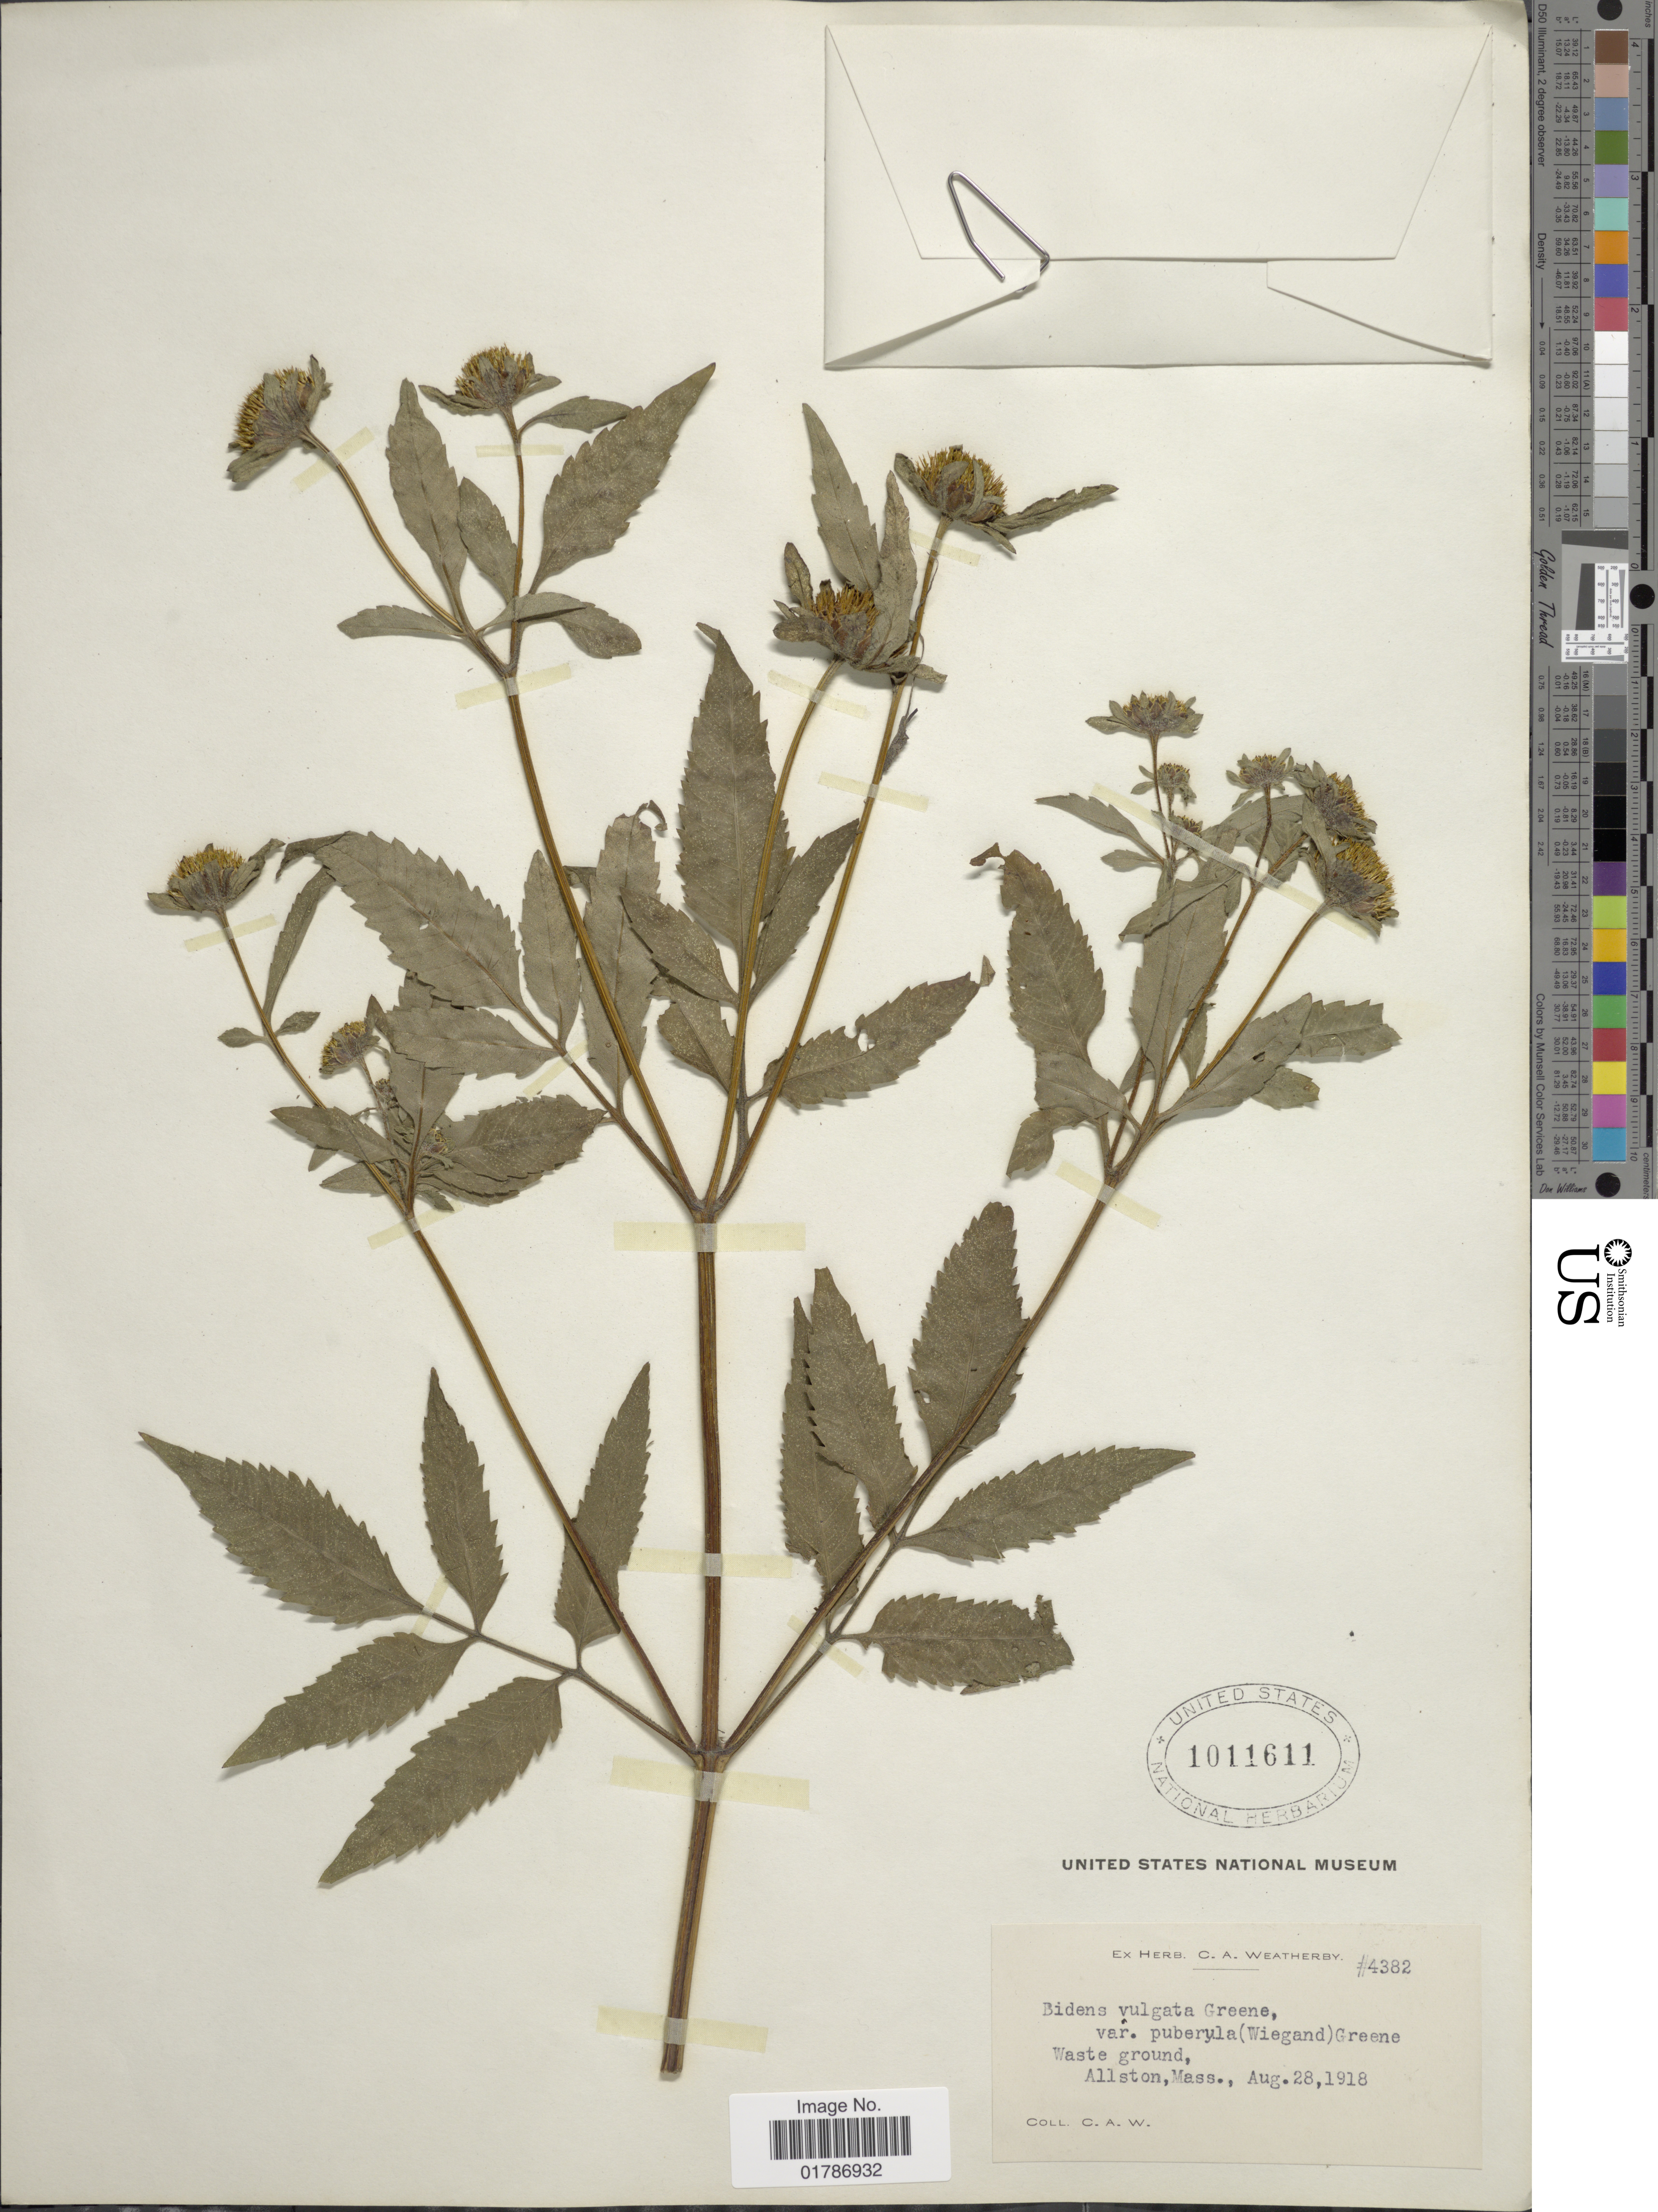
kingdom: Plantae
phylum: Tracheophyta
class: Magnoliopsida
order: Asterales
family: Asteraceae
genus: Bidens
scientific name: Bidens vulgata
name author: Greene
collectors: C. A. Weatherby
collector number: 4382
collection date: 1918-08-28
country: United States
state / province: Massachusetts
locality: Waste ground, Allston, Mass.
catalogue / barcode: US 1011611